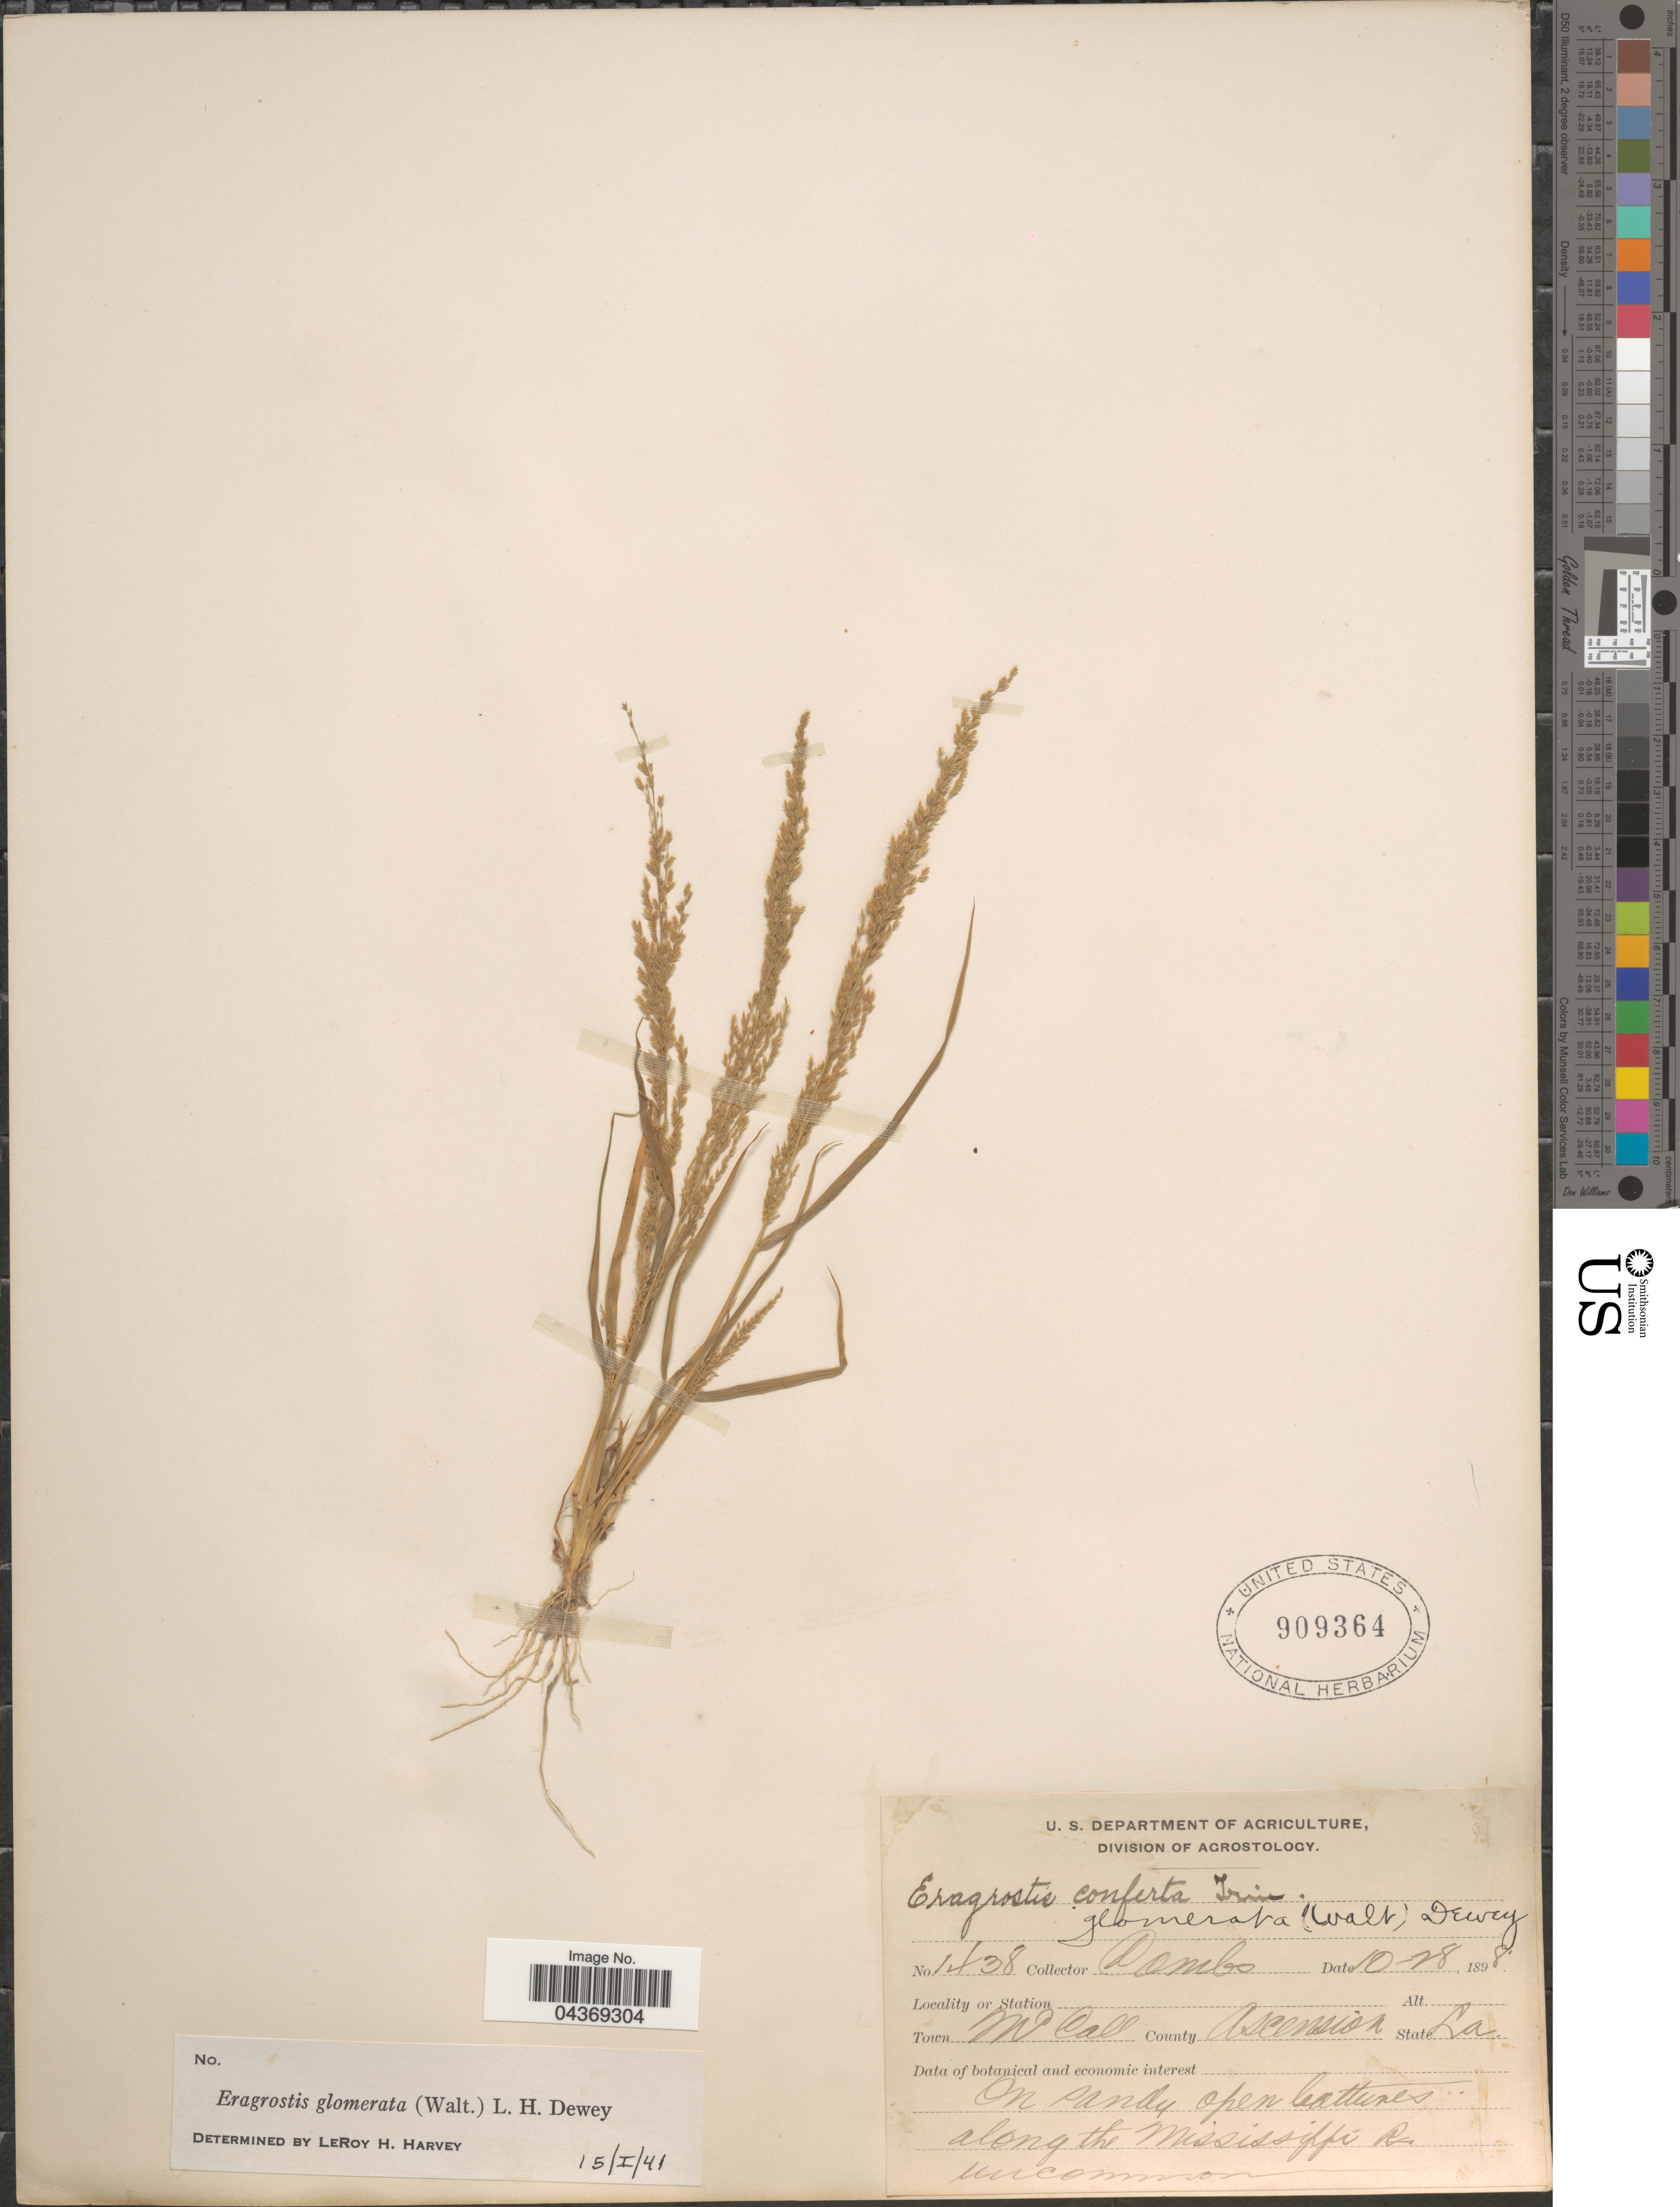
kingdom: Plantae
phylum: Tracheophyta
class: Liliopsida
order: Poales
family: Poaceae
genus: Eragrostis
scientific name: Eragrostis japonica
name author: (Thunb.) Trin.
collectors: Combo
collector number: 1438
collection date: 1898-10-28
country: United States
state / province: Louisiana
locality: Town McCall. County Ascension. Along the Mississippi R.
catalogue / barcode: US 909364